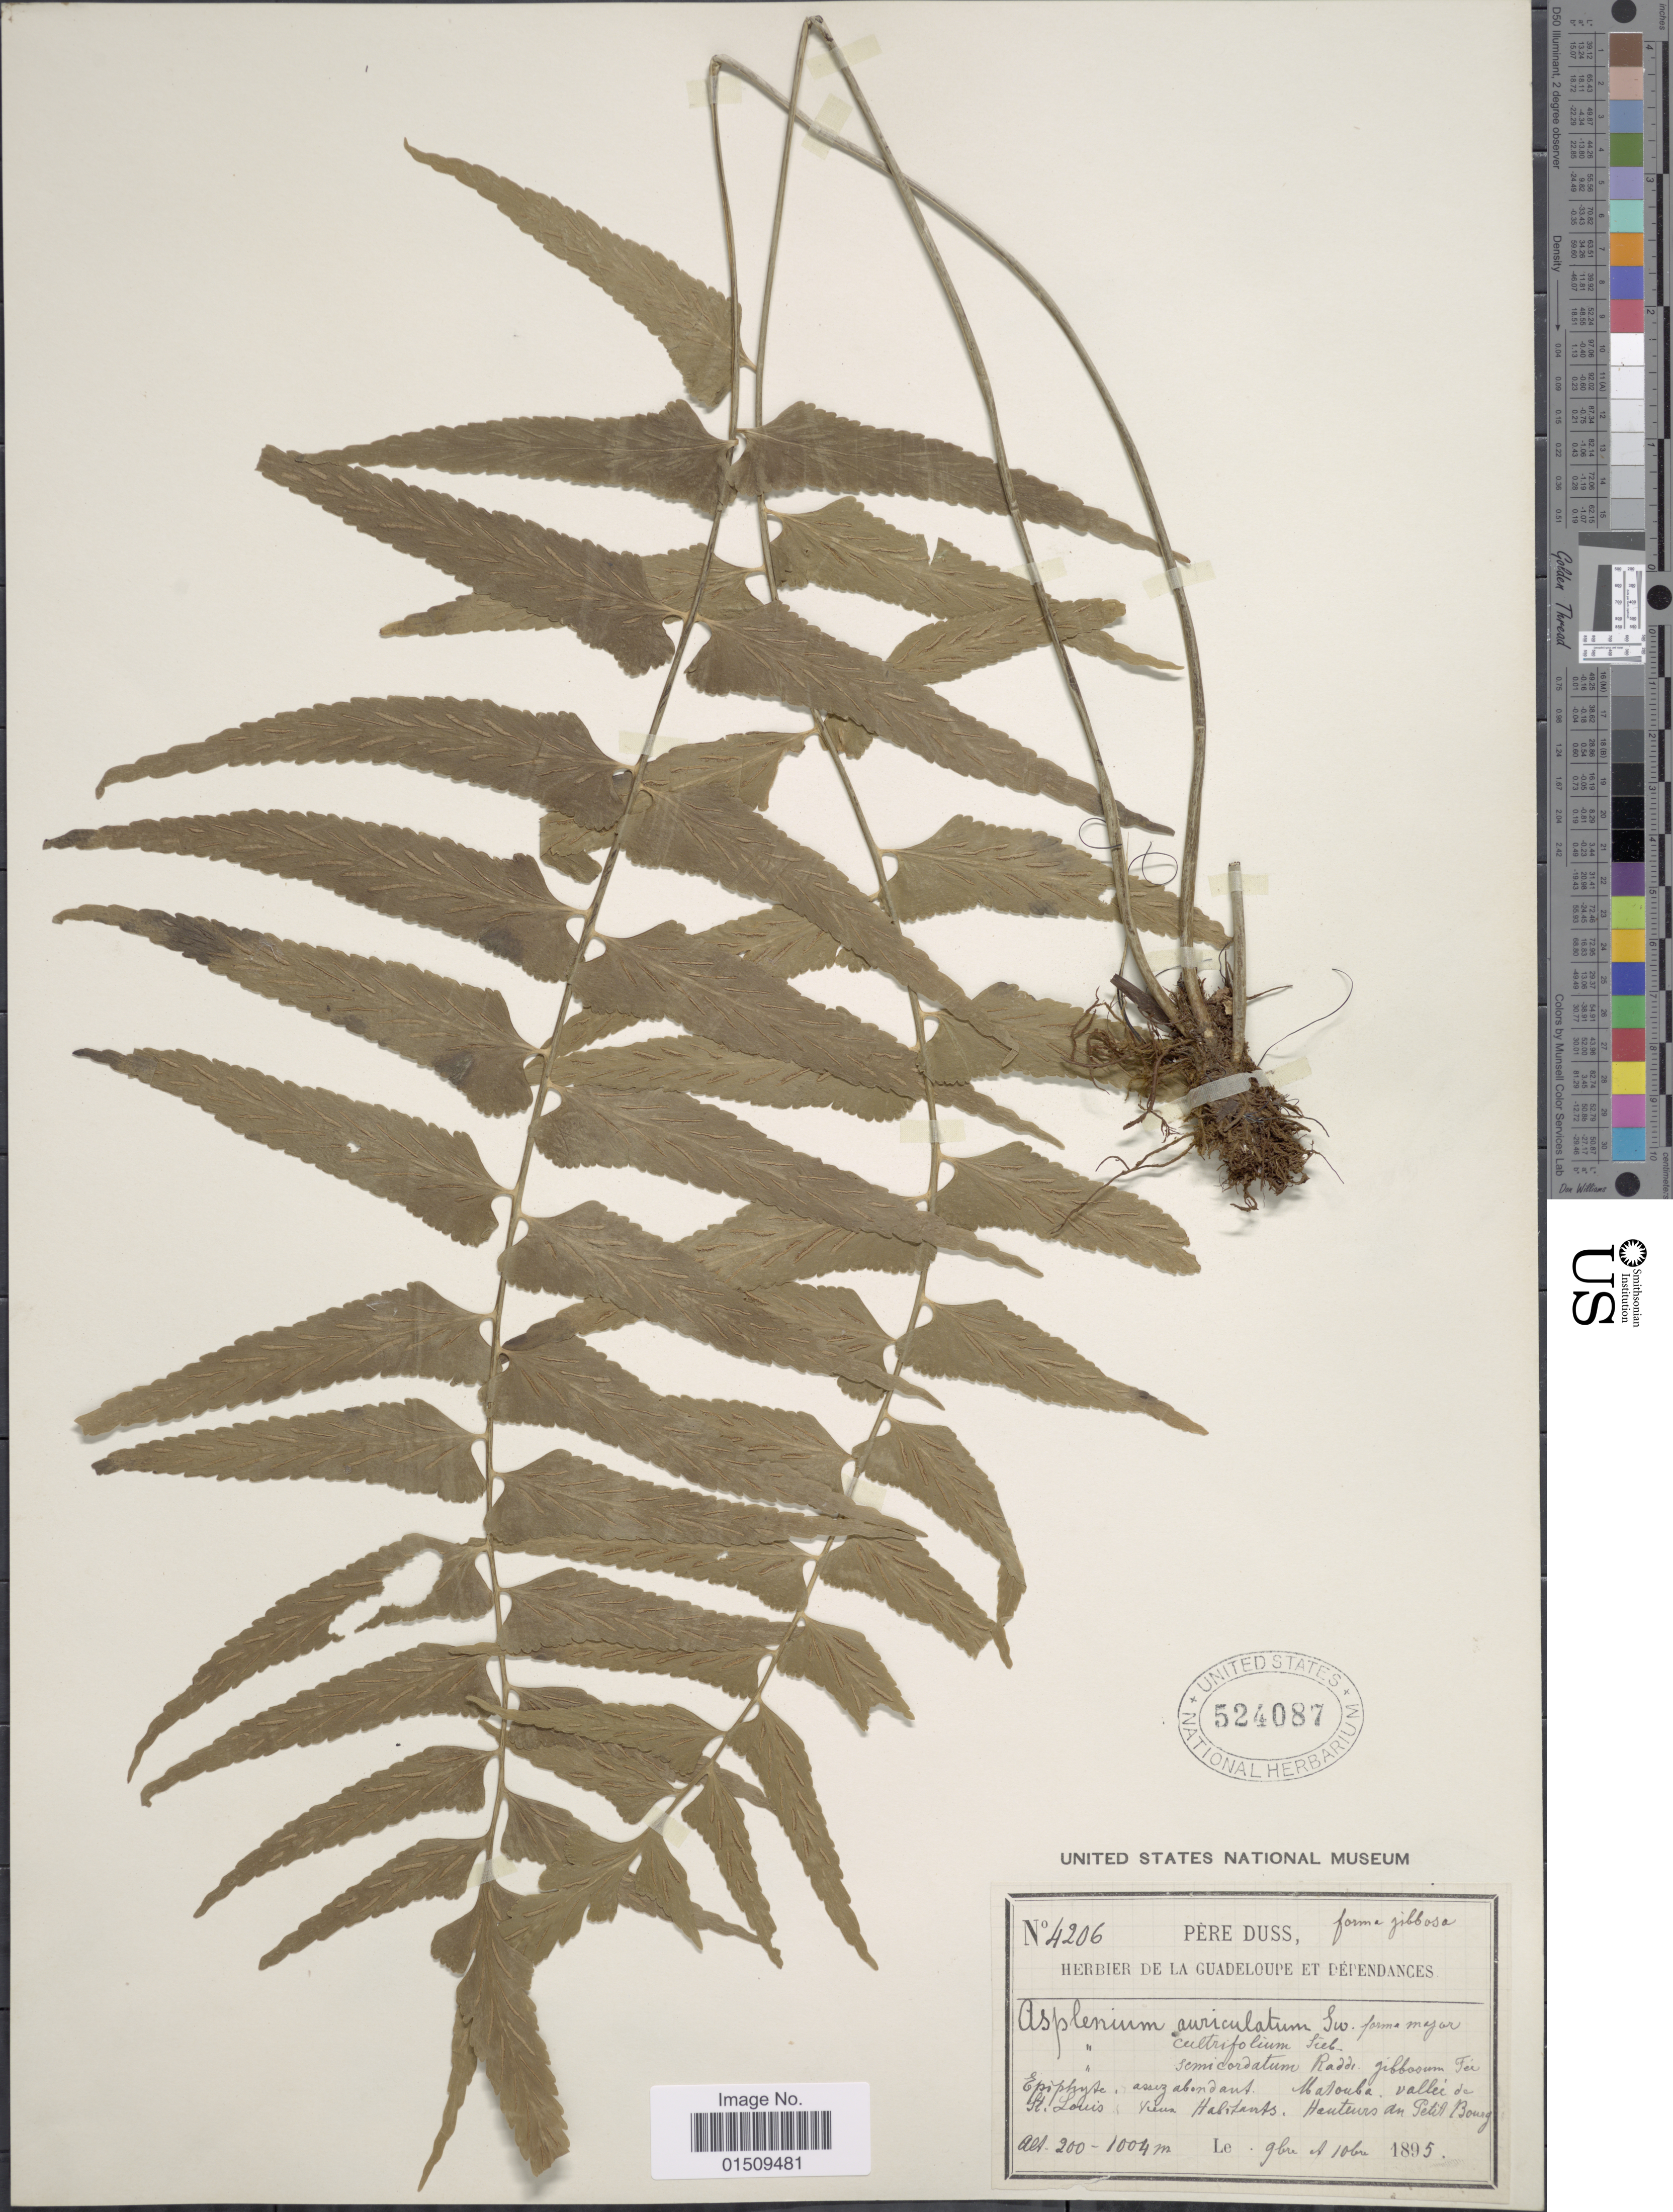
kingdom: Plantae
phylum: Tracheophyta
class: Polypodiopsida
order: Polypodiales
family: Aspleniaceae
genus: Asplenium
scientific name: Asplenium salicifolium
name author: L.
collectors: Père Duss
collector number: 4206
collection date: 1895-11/1895-12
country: Guadeloupe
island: Leeward Is.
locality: De La Guadeloupe et Dependances, Matouba vallée de St. Louis, Vieux-Habitants Hauteurs du Petit Bourg.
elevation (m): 200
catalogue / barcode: US 524087